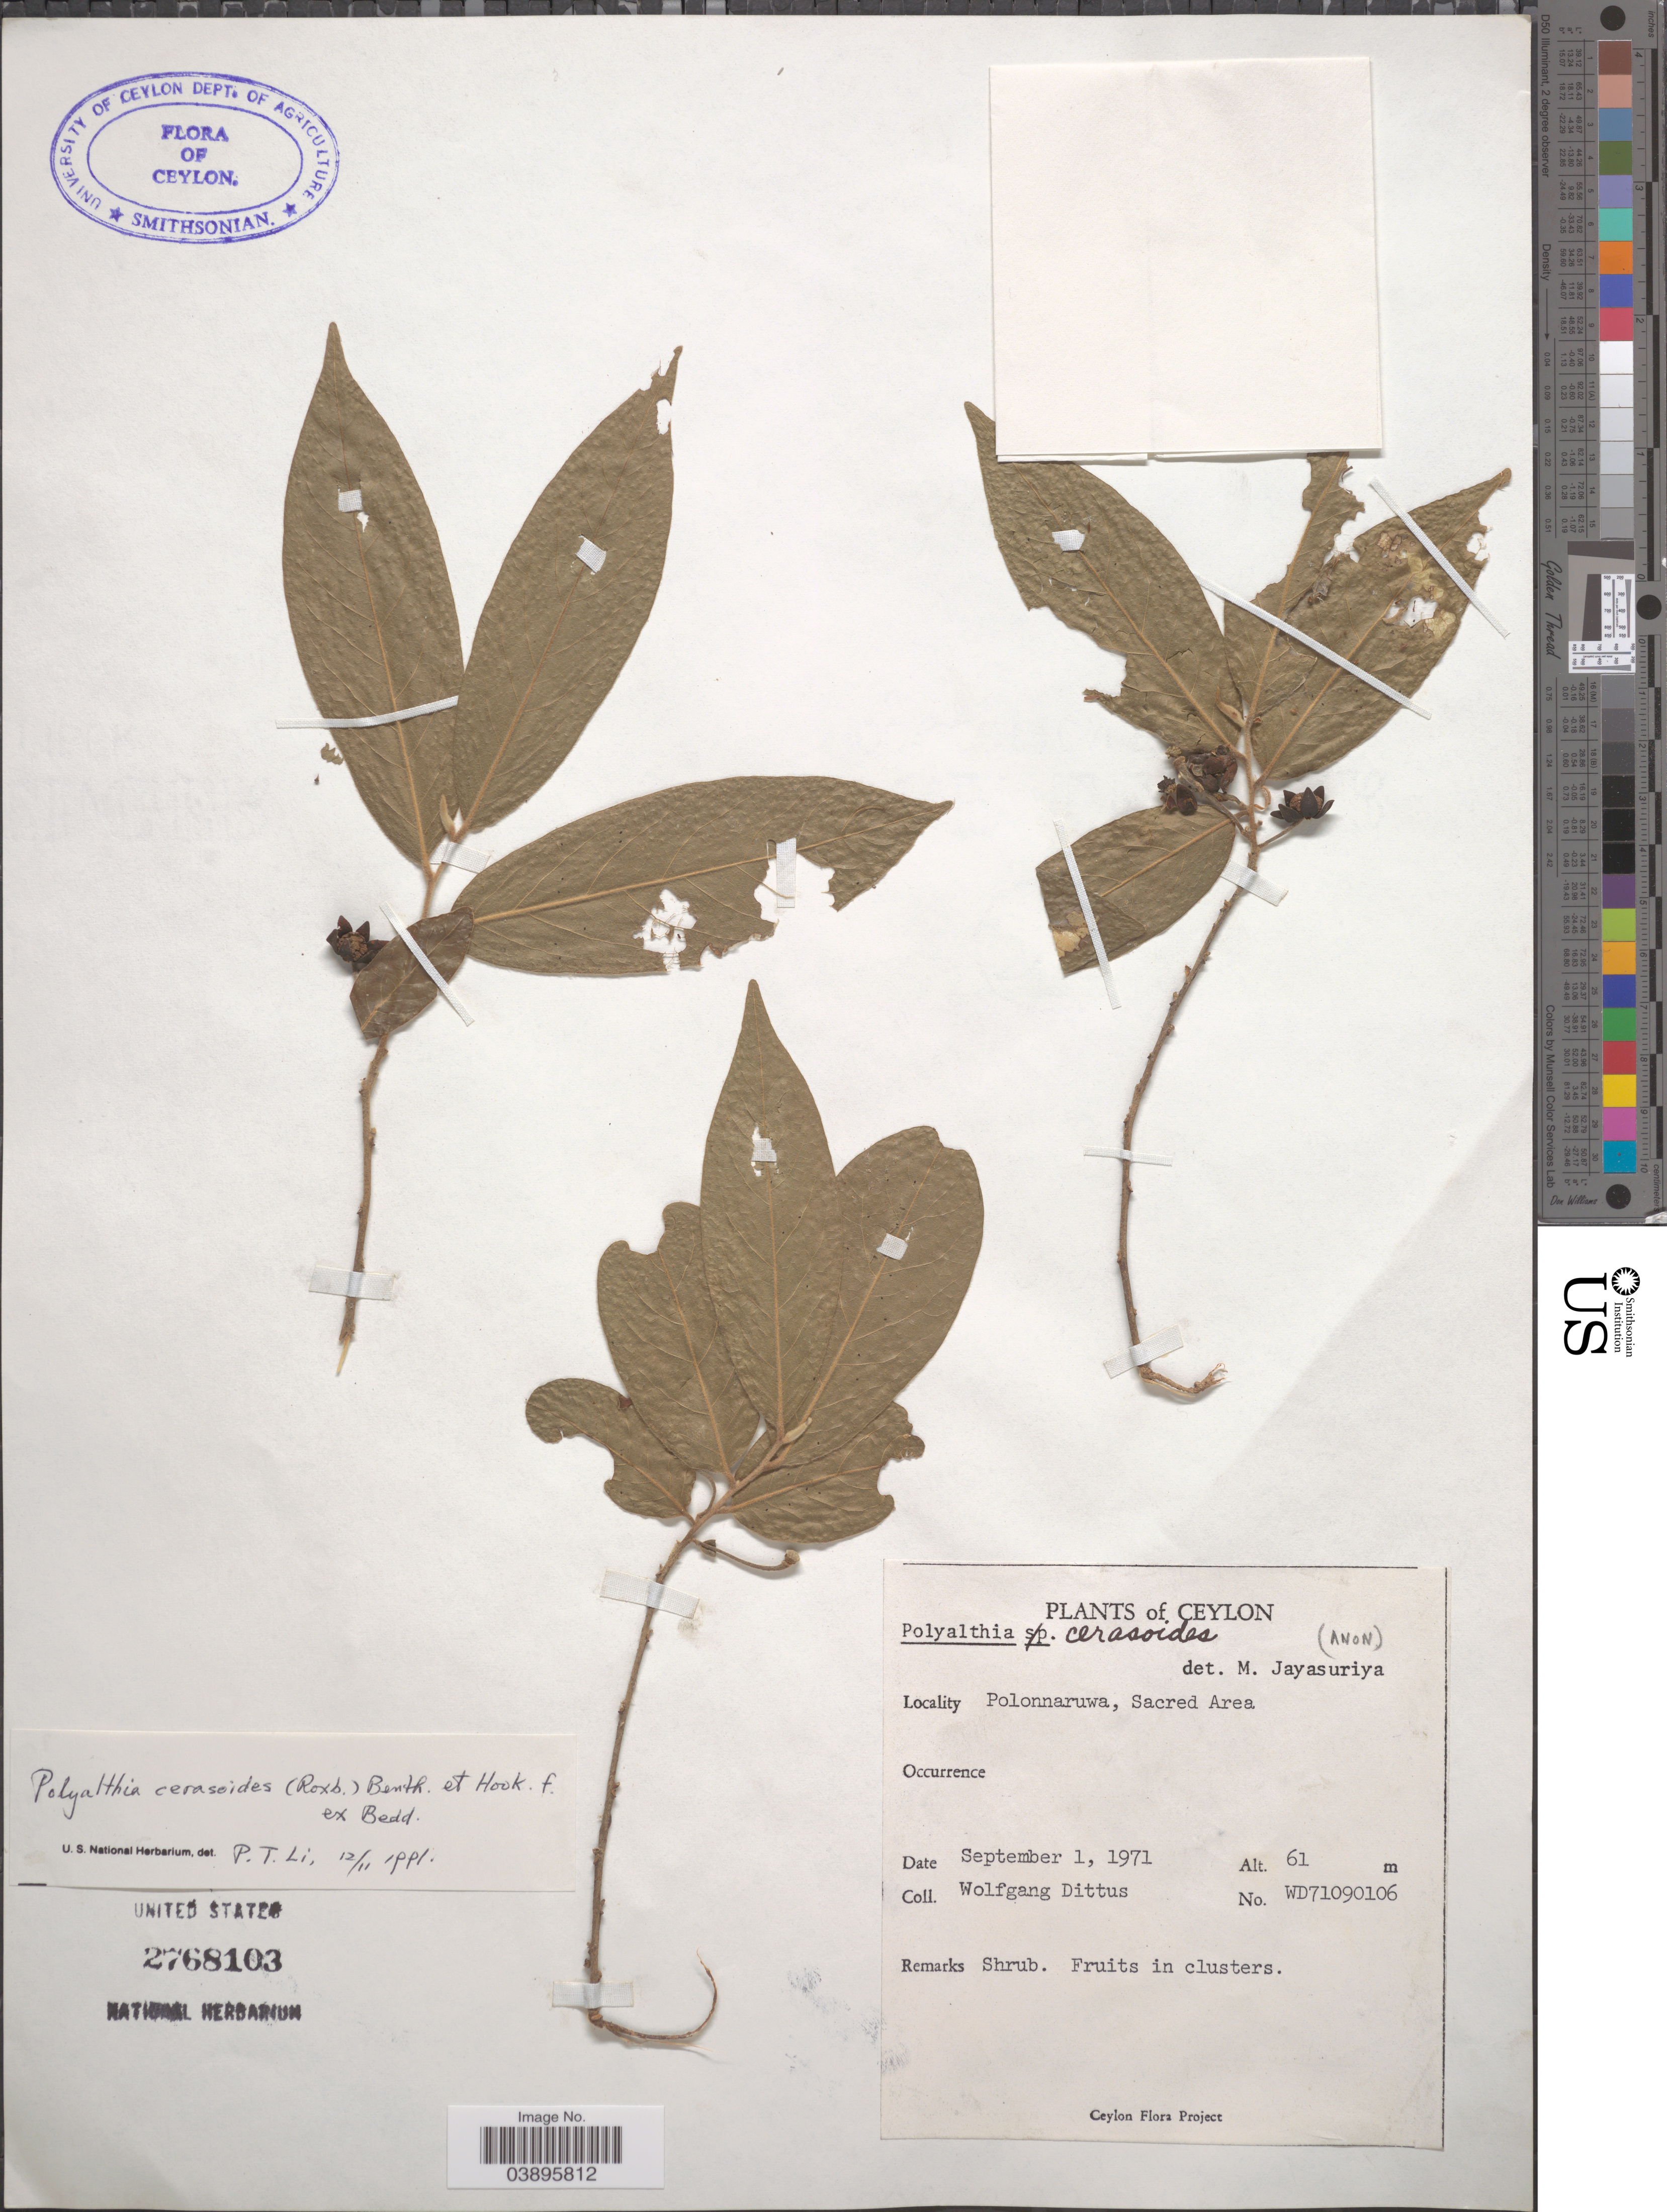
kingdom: Plantae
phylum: Tracheophyta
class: Magnoliopsida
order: Magnoliales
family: Annonaceae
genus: Polyalthia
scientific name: Polyalthia cerasoides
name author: (Roxb.) Benth. et al.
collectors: W. Dittus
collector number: WD71090106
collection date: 1971-09-01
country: Sri Lanka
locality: Ceylon. Polonarruwa, Sacred Area.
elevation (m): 61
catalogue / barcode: US 2768103